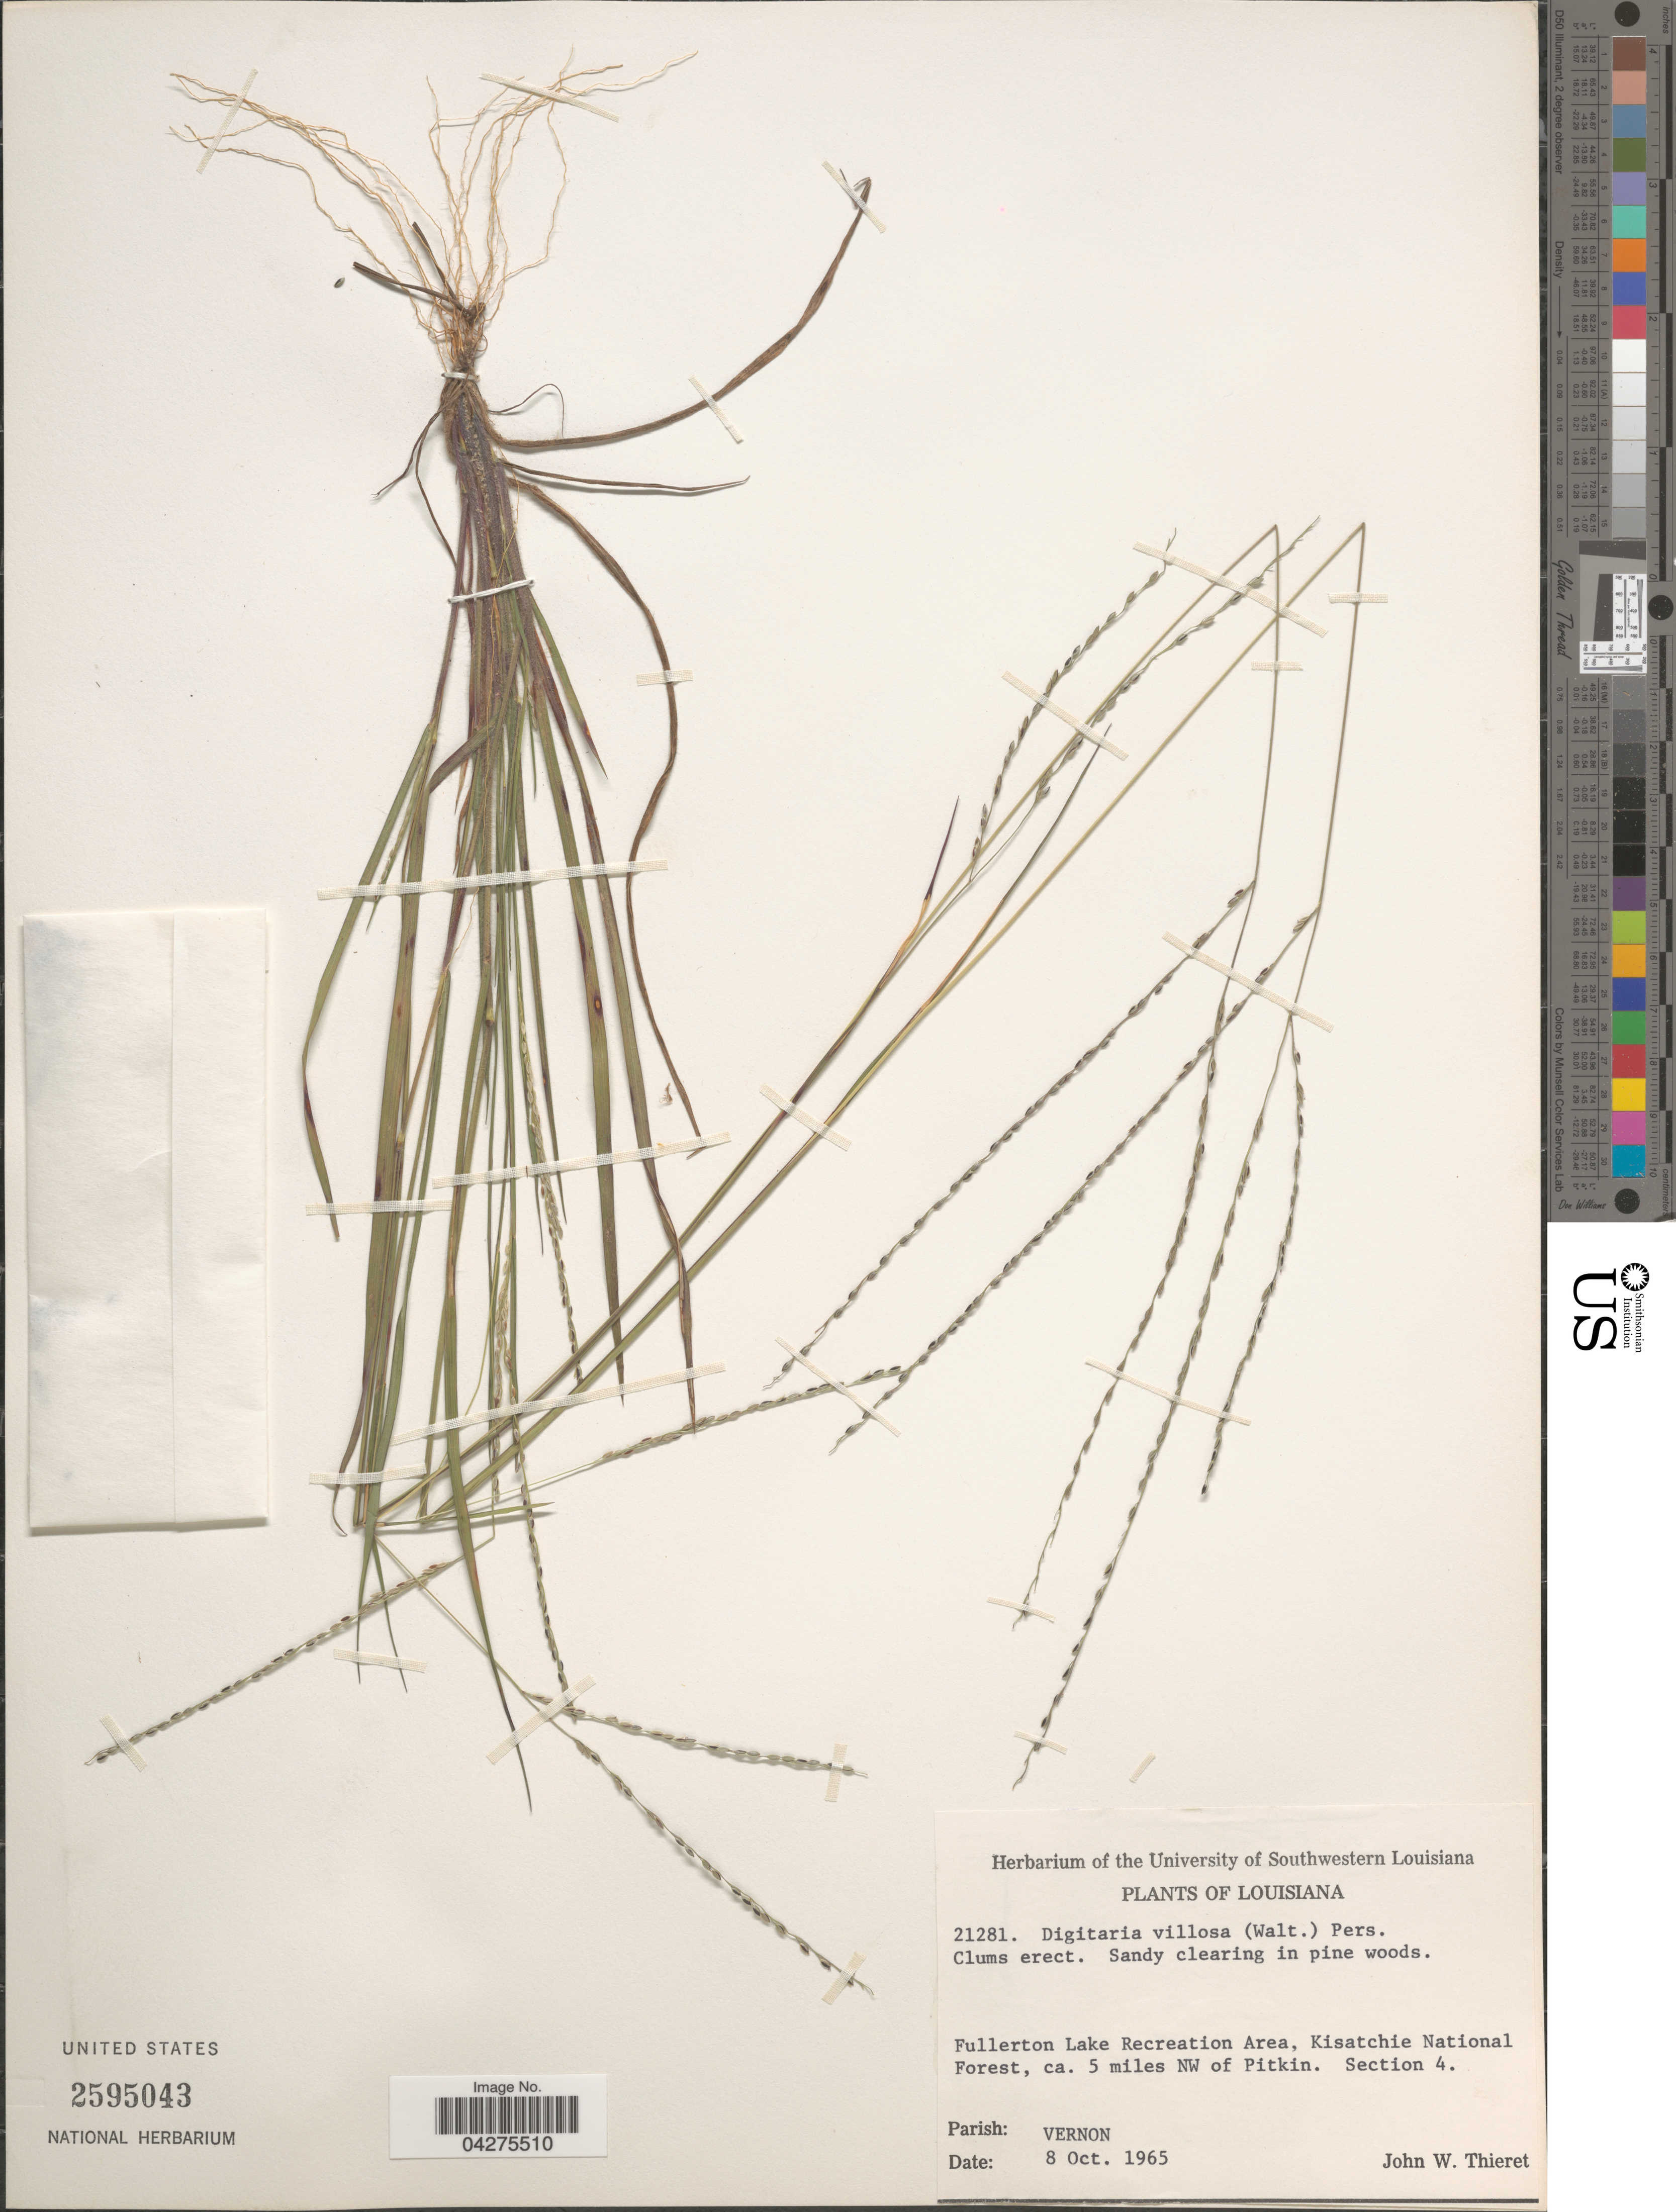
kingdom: Plantae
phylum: Tracheophyta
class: Liliopsida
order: Poales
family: Poaceae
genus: Digitaria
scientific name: Digitaria villosa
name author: (Walter) Pers.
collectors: J. W. Thieret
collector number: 21281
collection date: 1965-10-08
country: United States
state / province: Louisiana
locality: Fullerton Lake Recreation Area, Kisatchie National Forest, ca. 5 miles NW of Pitkin. Section 4. Parish: Vernon.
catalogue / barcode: US 2595043